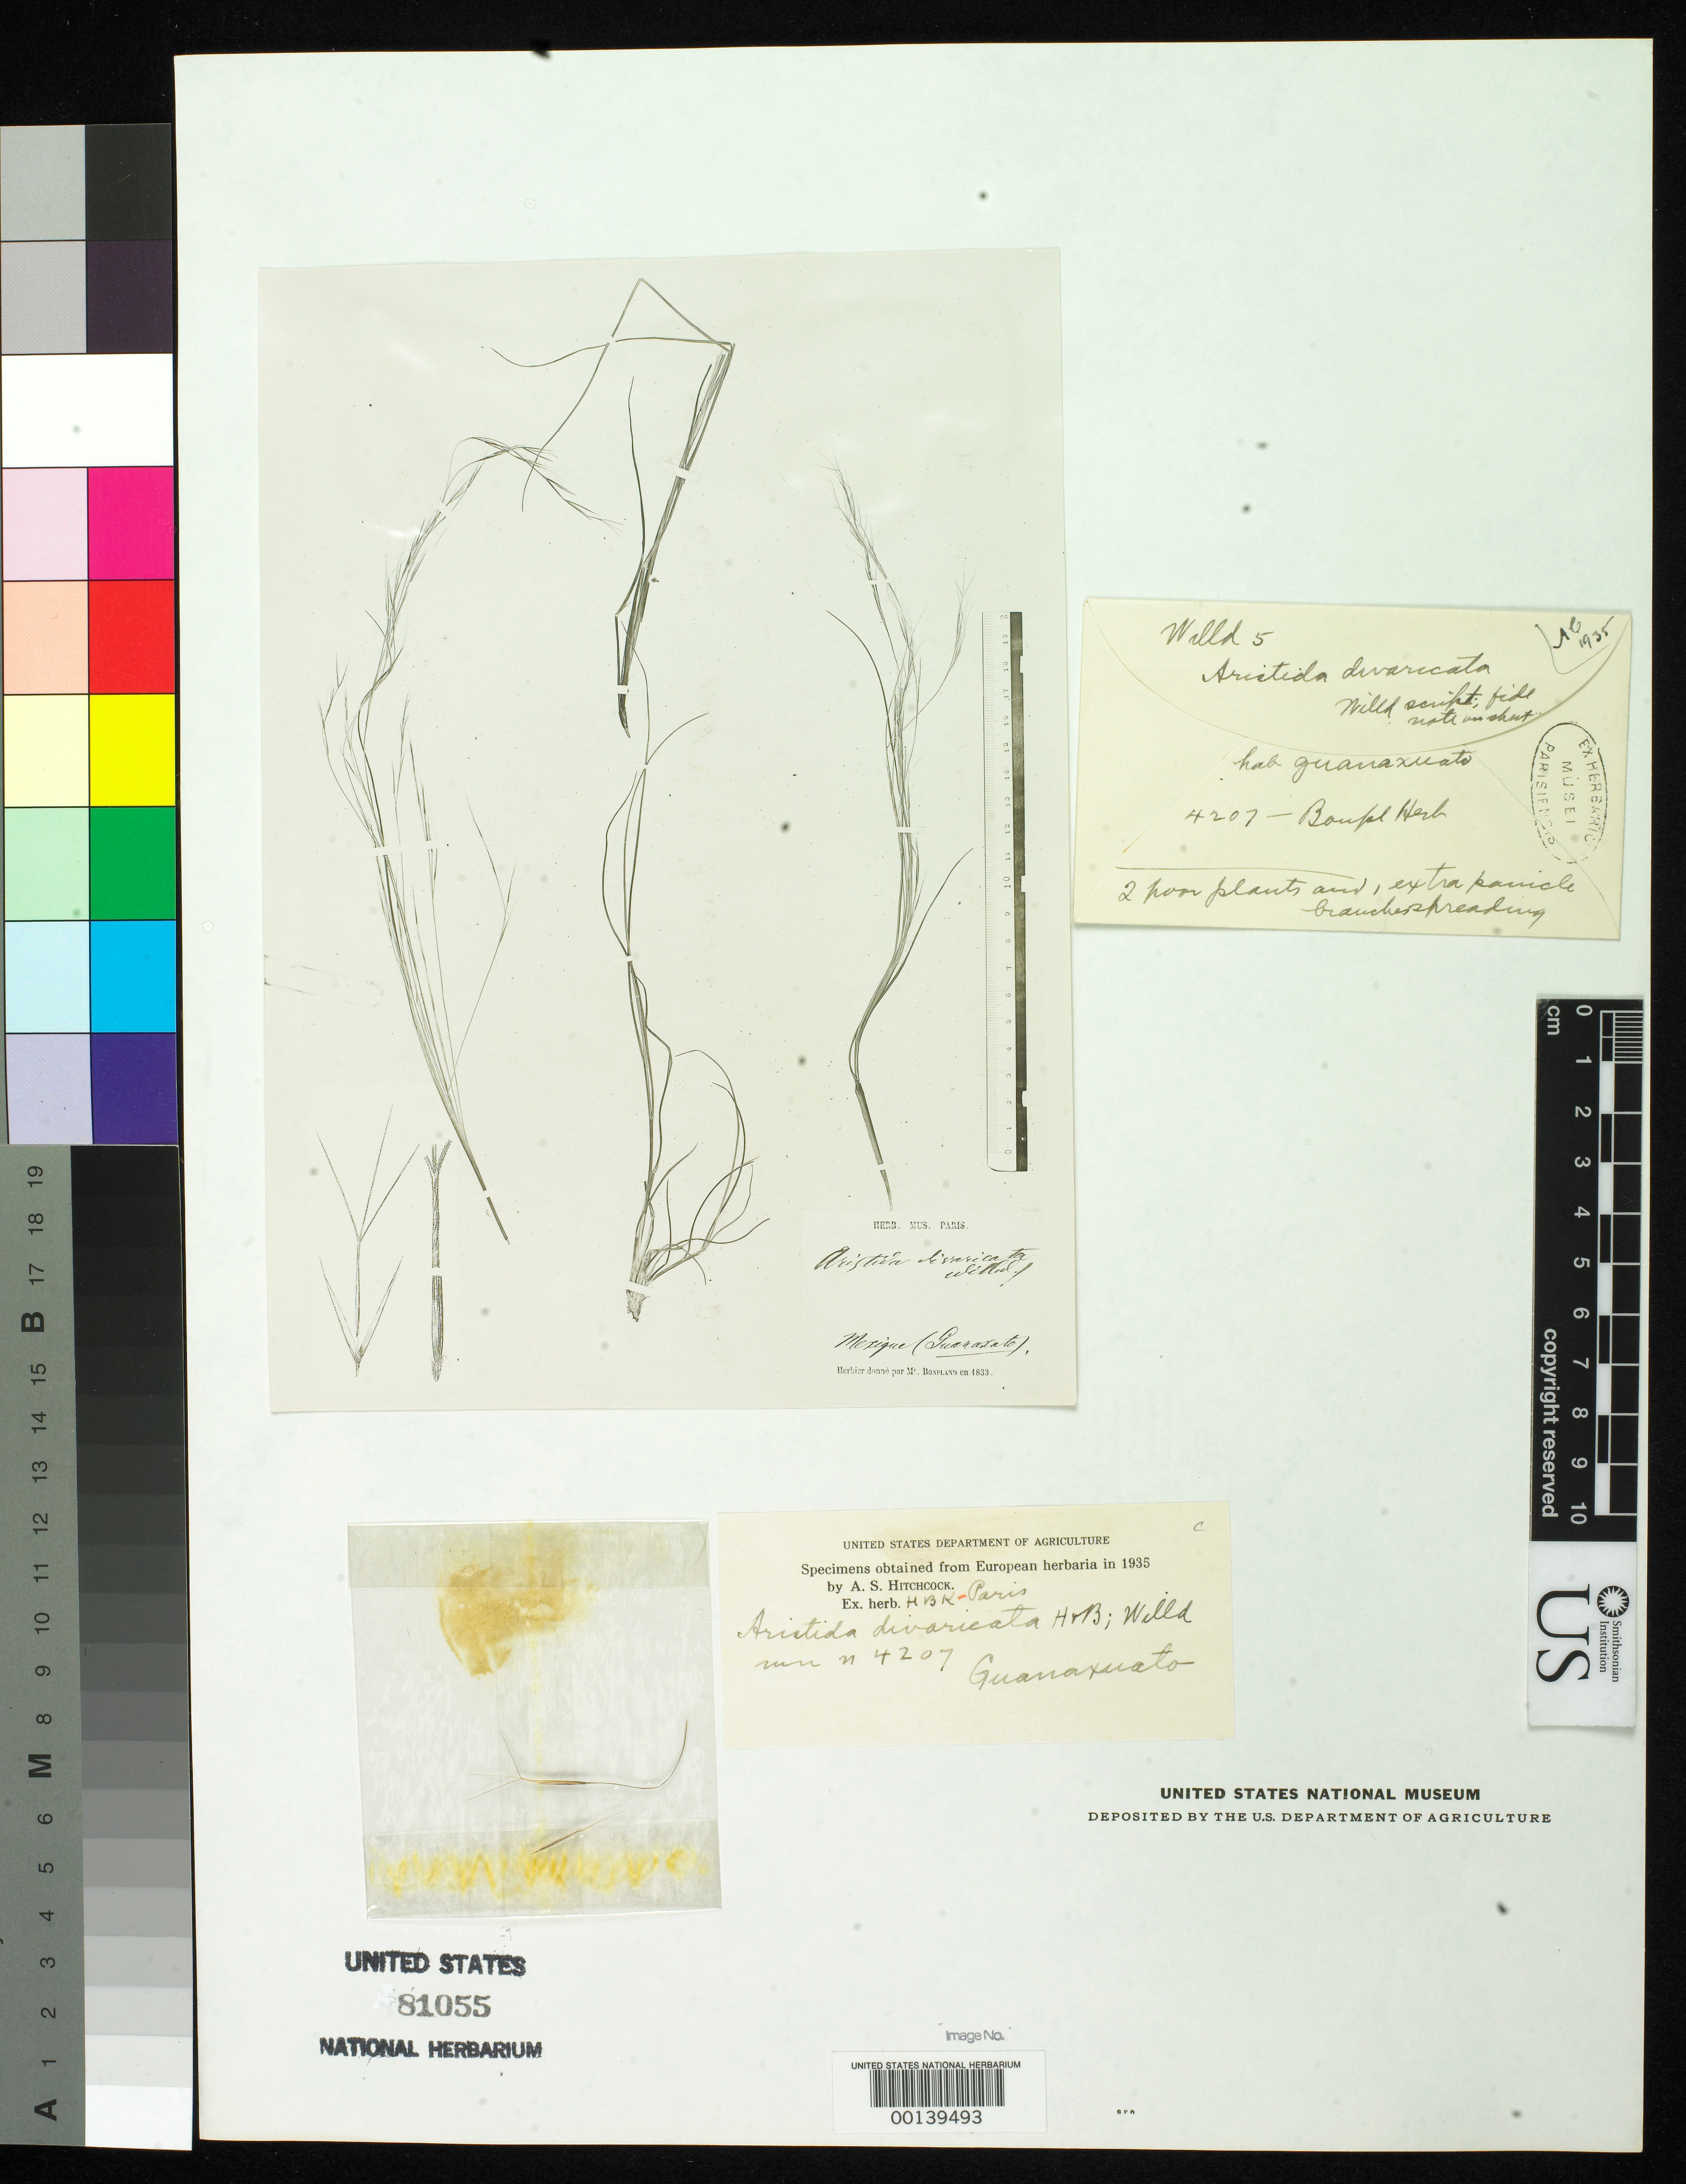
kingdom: Plantae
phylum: Tracheophyta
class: Liliopsida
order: Poales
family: Poaceae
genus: Aristida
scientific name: Aristida divaricata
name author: Humb. & Bonpl. ex Willd.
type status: Type Fragment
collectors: C. L. von Willdenow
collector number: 5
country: Mexico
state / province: Guanajuato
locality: Guanaxuato.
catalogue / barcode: US 81055